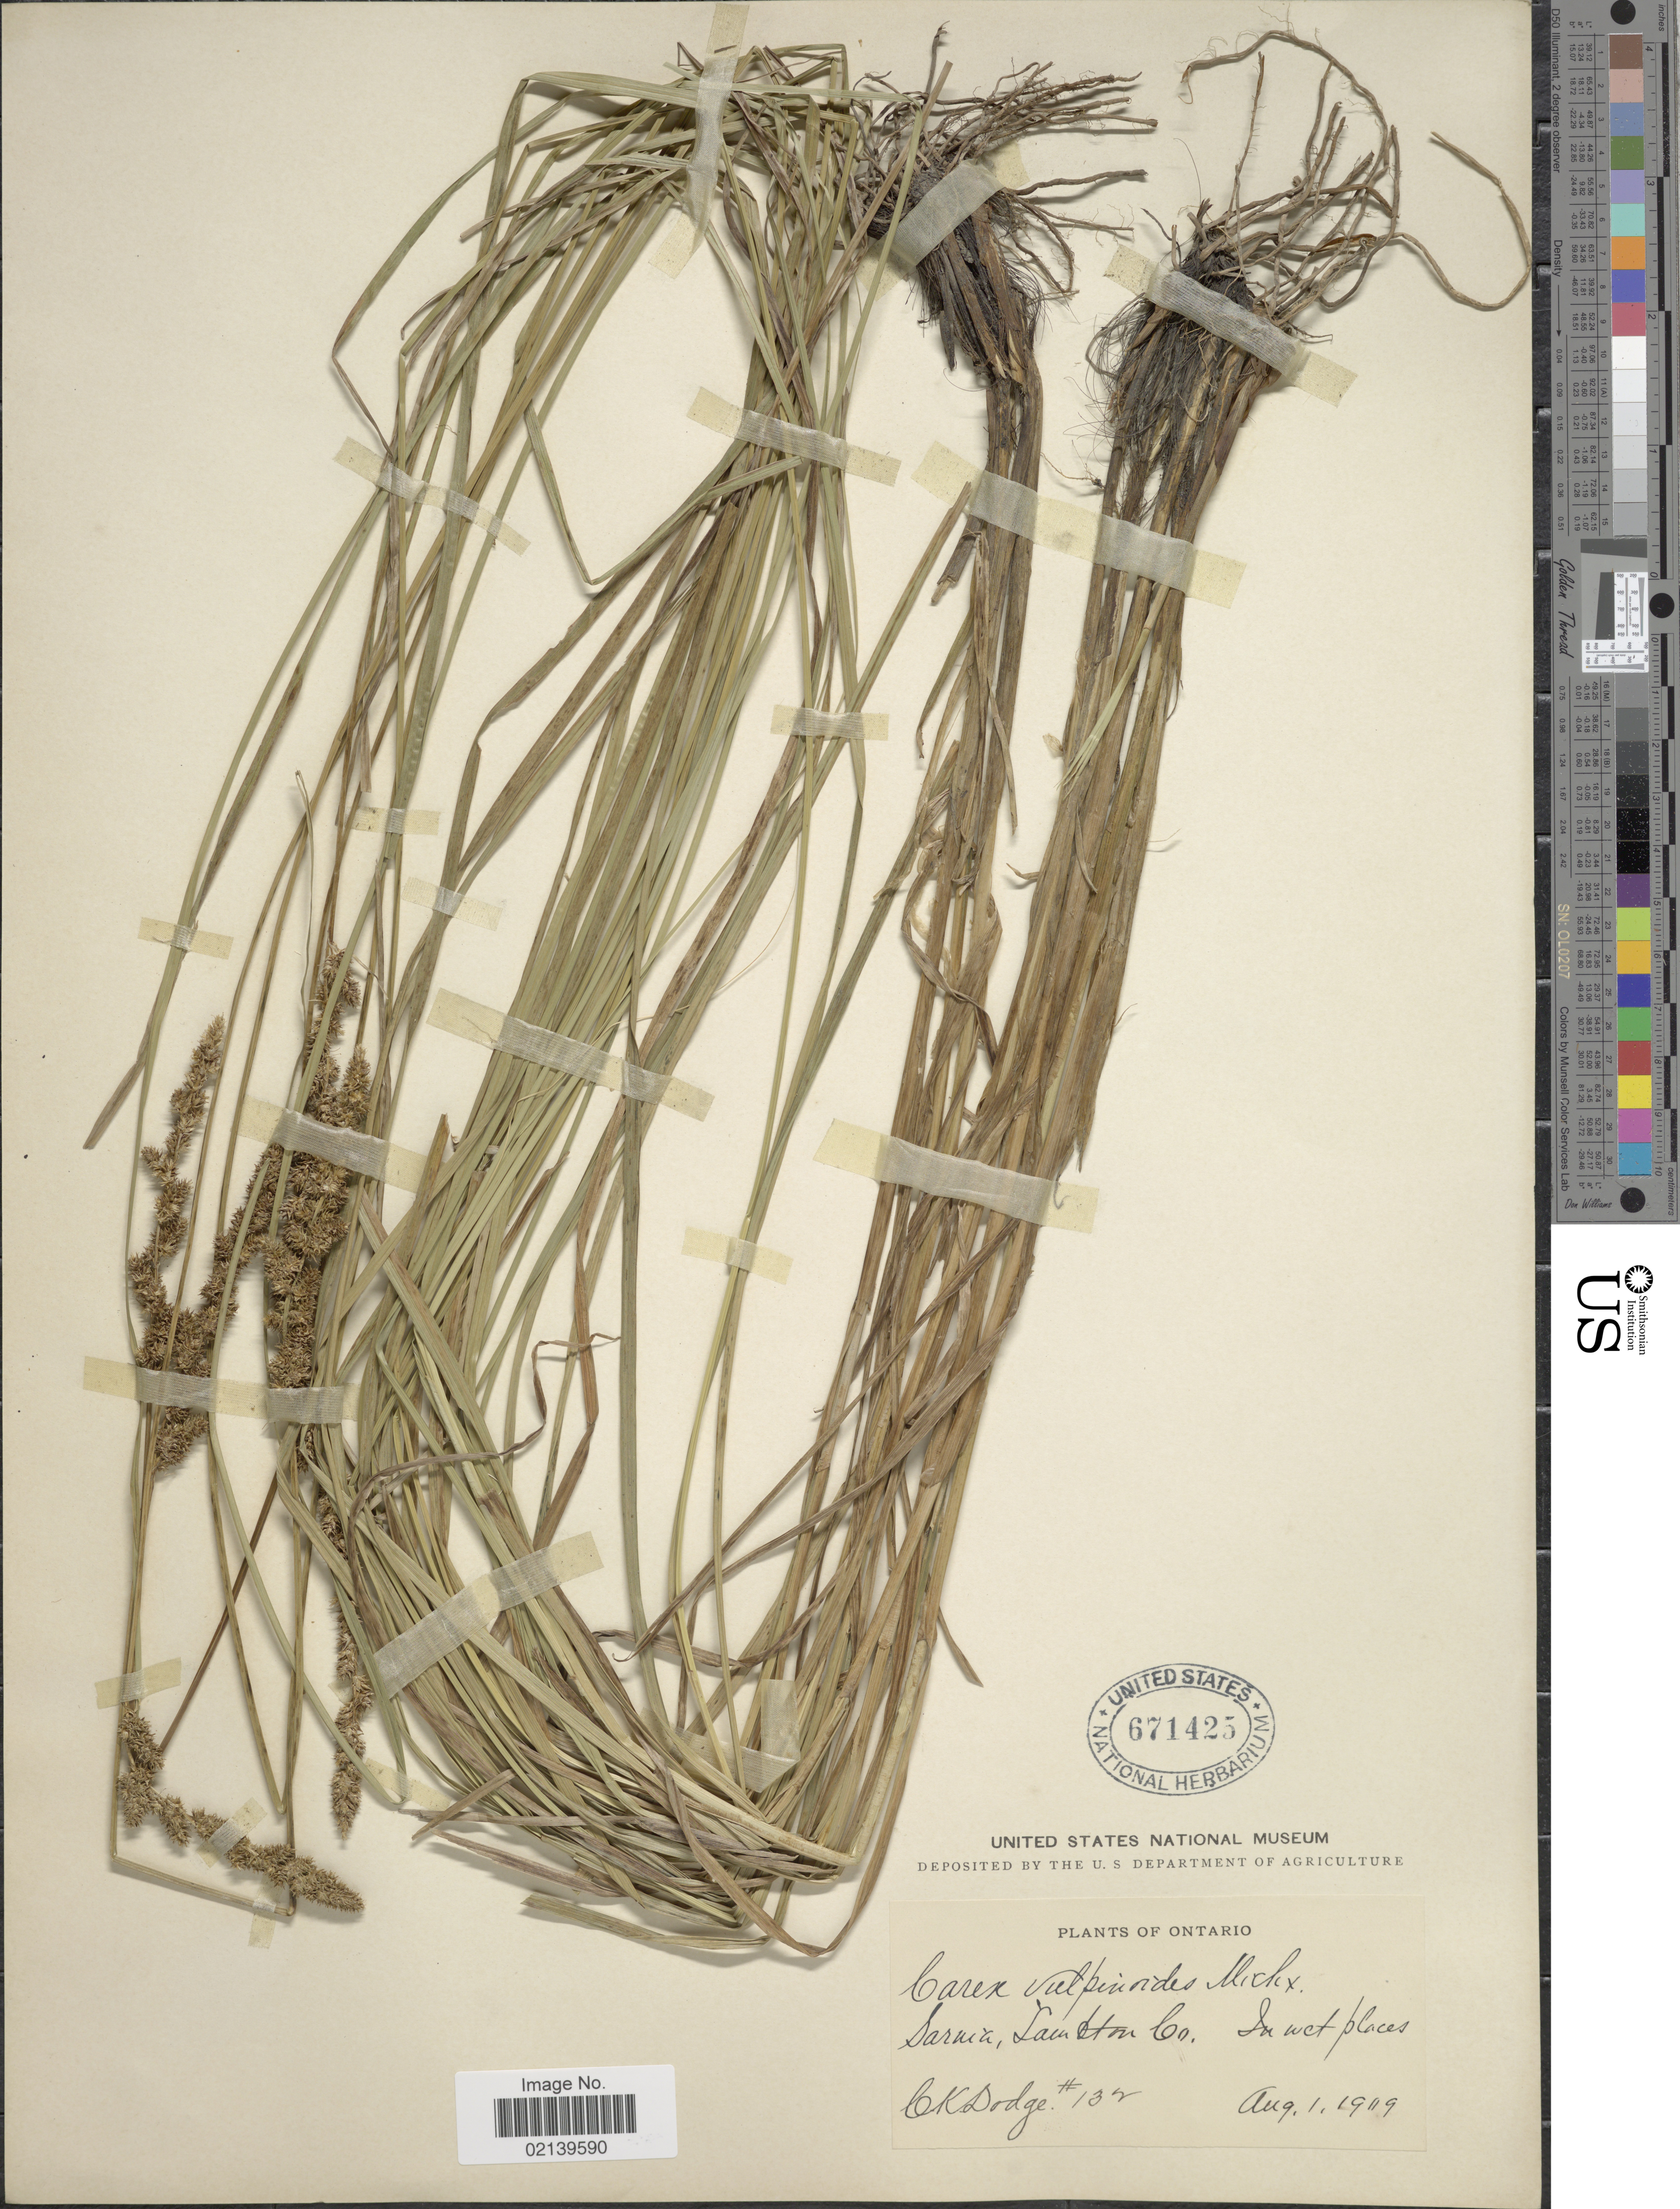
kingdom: Plantae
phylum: Tracheophyta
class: Liliopsida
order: Poales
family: Cyperaceae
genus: Carex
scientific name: Carex vulpinoidea Michx.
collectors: C. Dodge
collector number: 132*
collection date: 1909-08-01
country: Canada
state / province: Ontario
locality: Sarnia, Lambton Co.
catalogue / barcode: US 671425